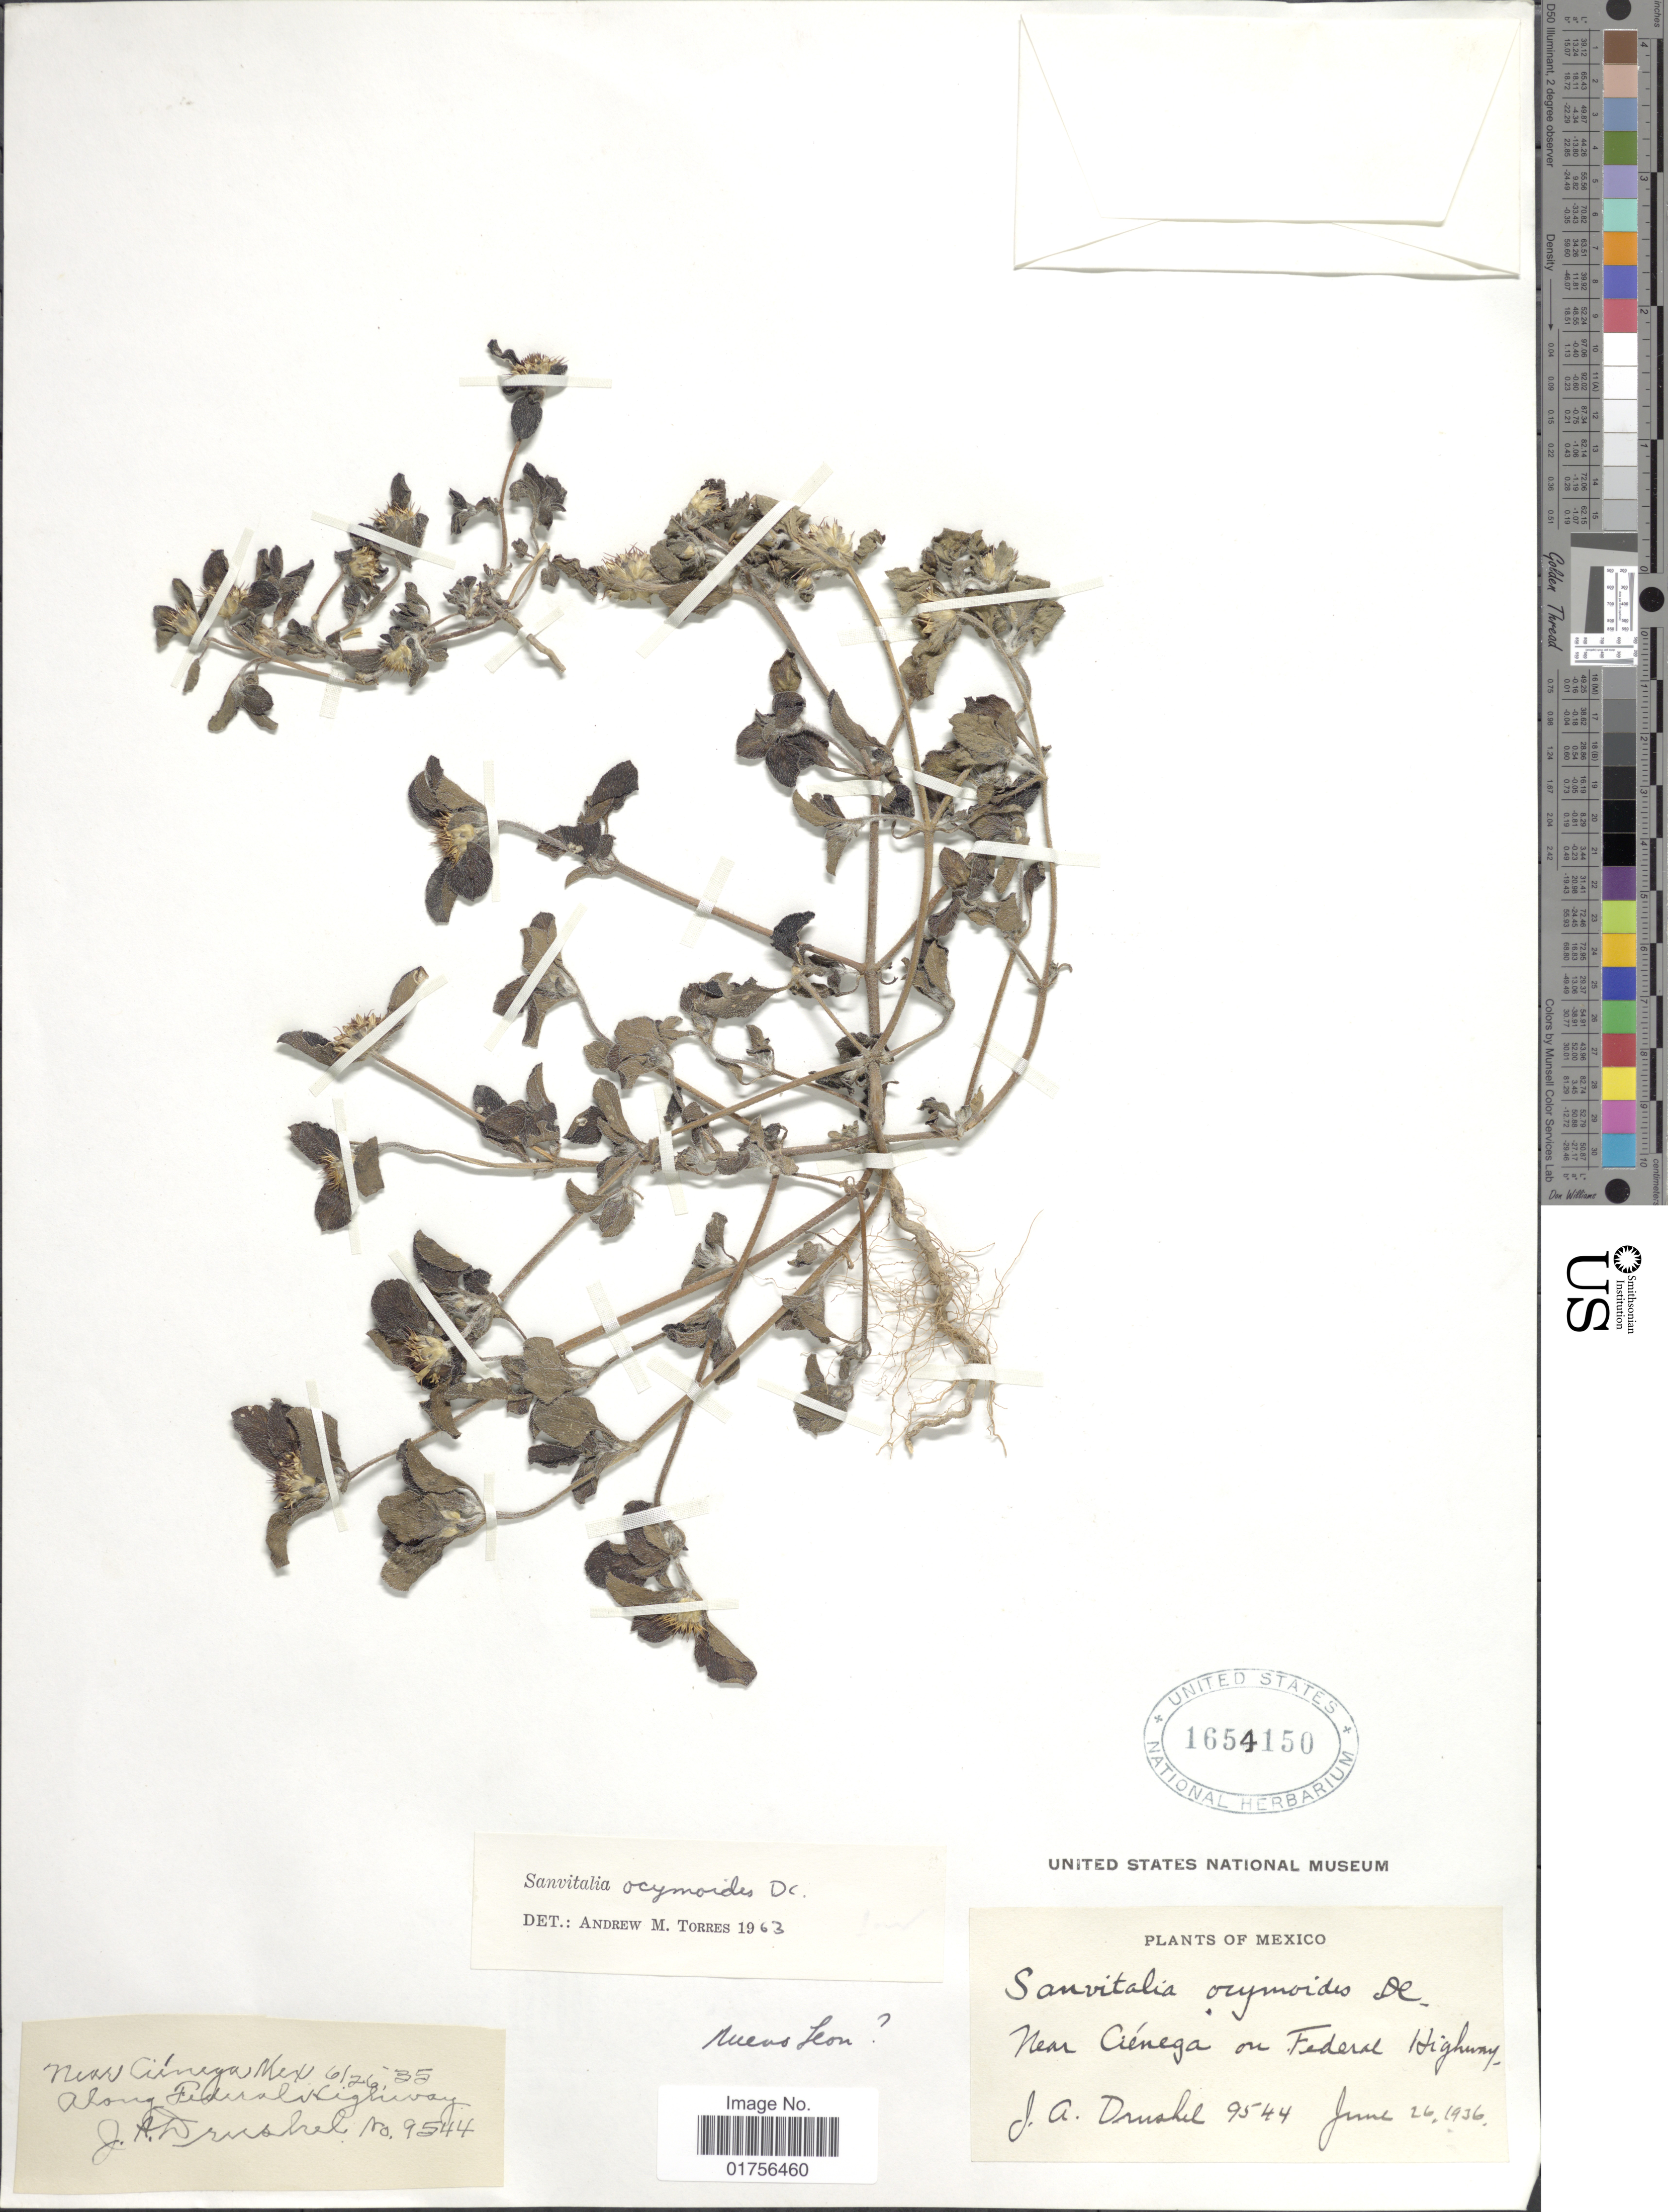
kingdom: Plantae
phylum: Tracheophyta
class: Magnoliopsida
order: Asterales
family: Asteraceae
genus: Sanvitalia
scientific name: Sanvitalia ocymoides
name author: DC.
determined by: Skibicki, Samuel V.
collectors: J. A. Drushel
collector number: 9544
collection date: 1936-06-26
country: Mexico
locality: Near Cienega on Federal HIghway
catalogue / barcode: US 1654150